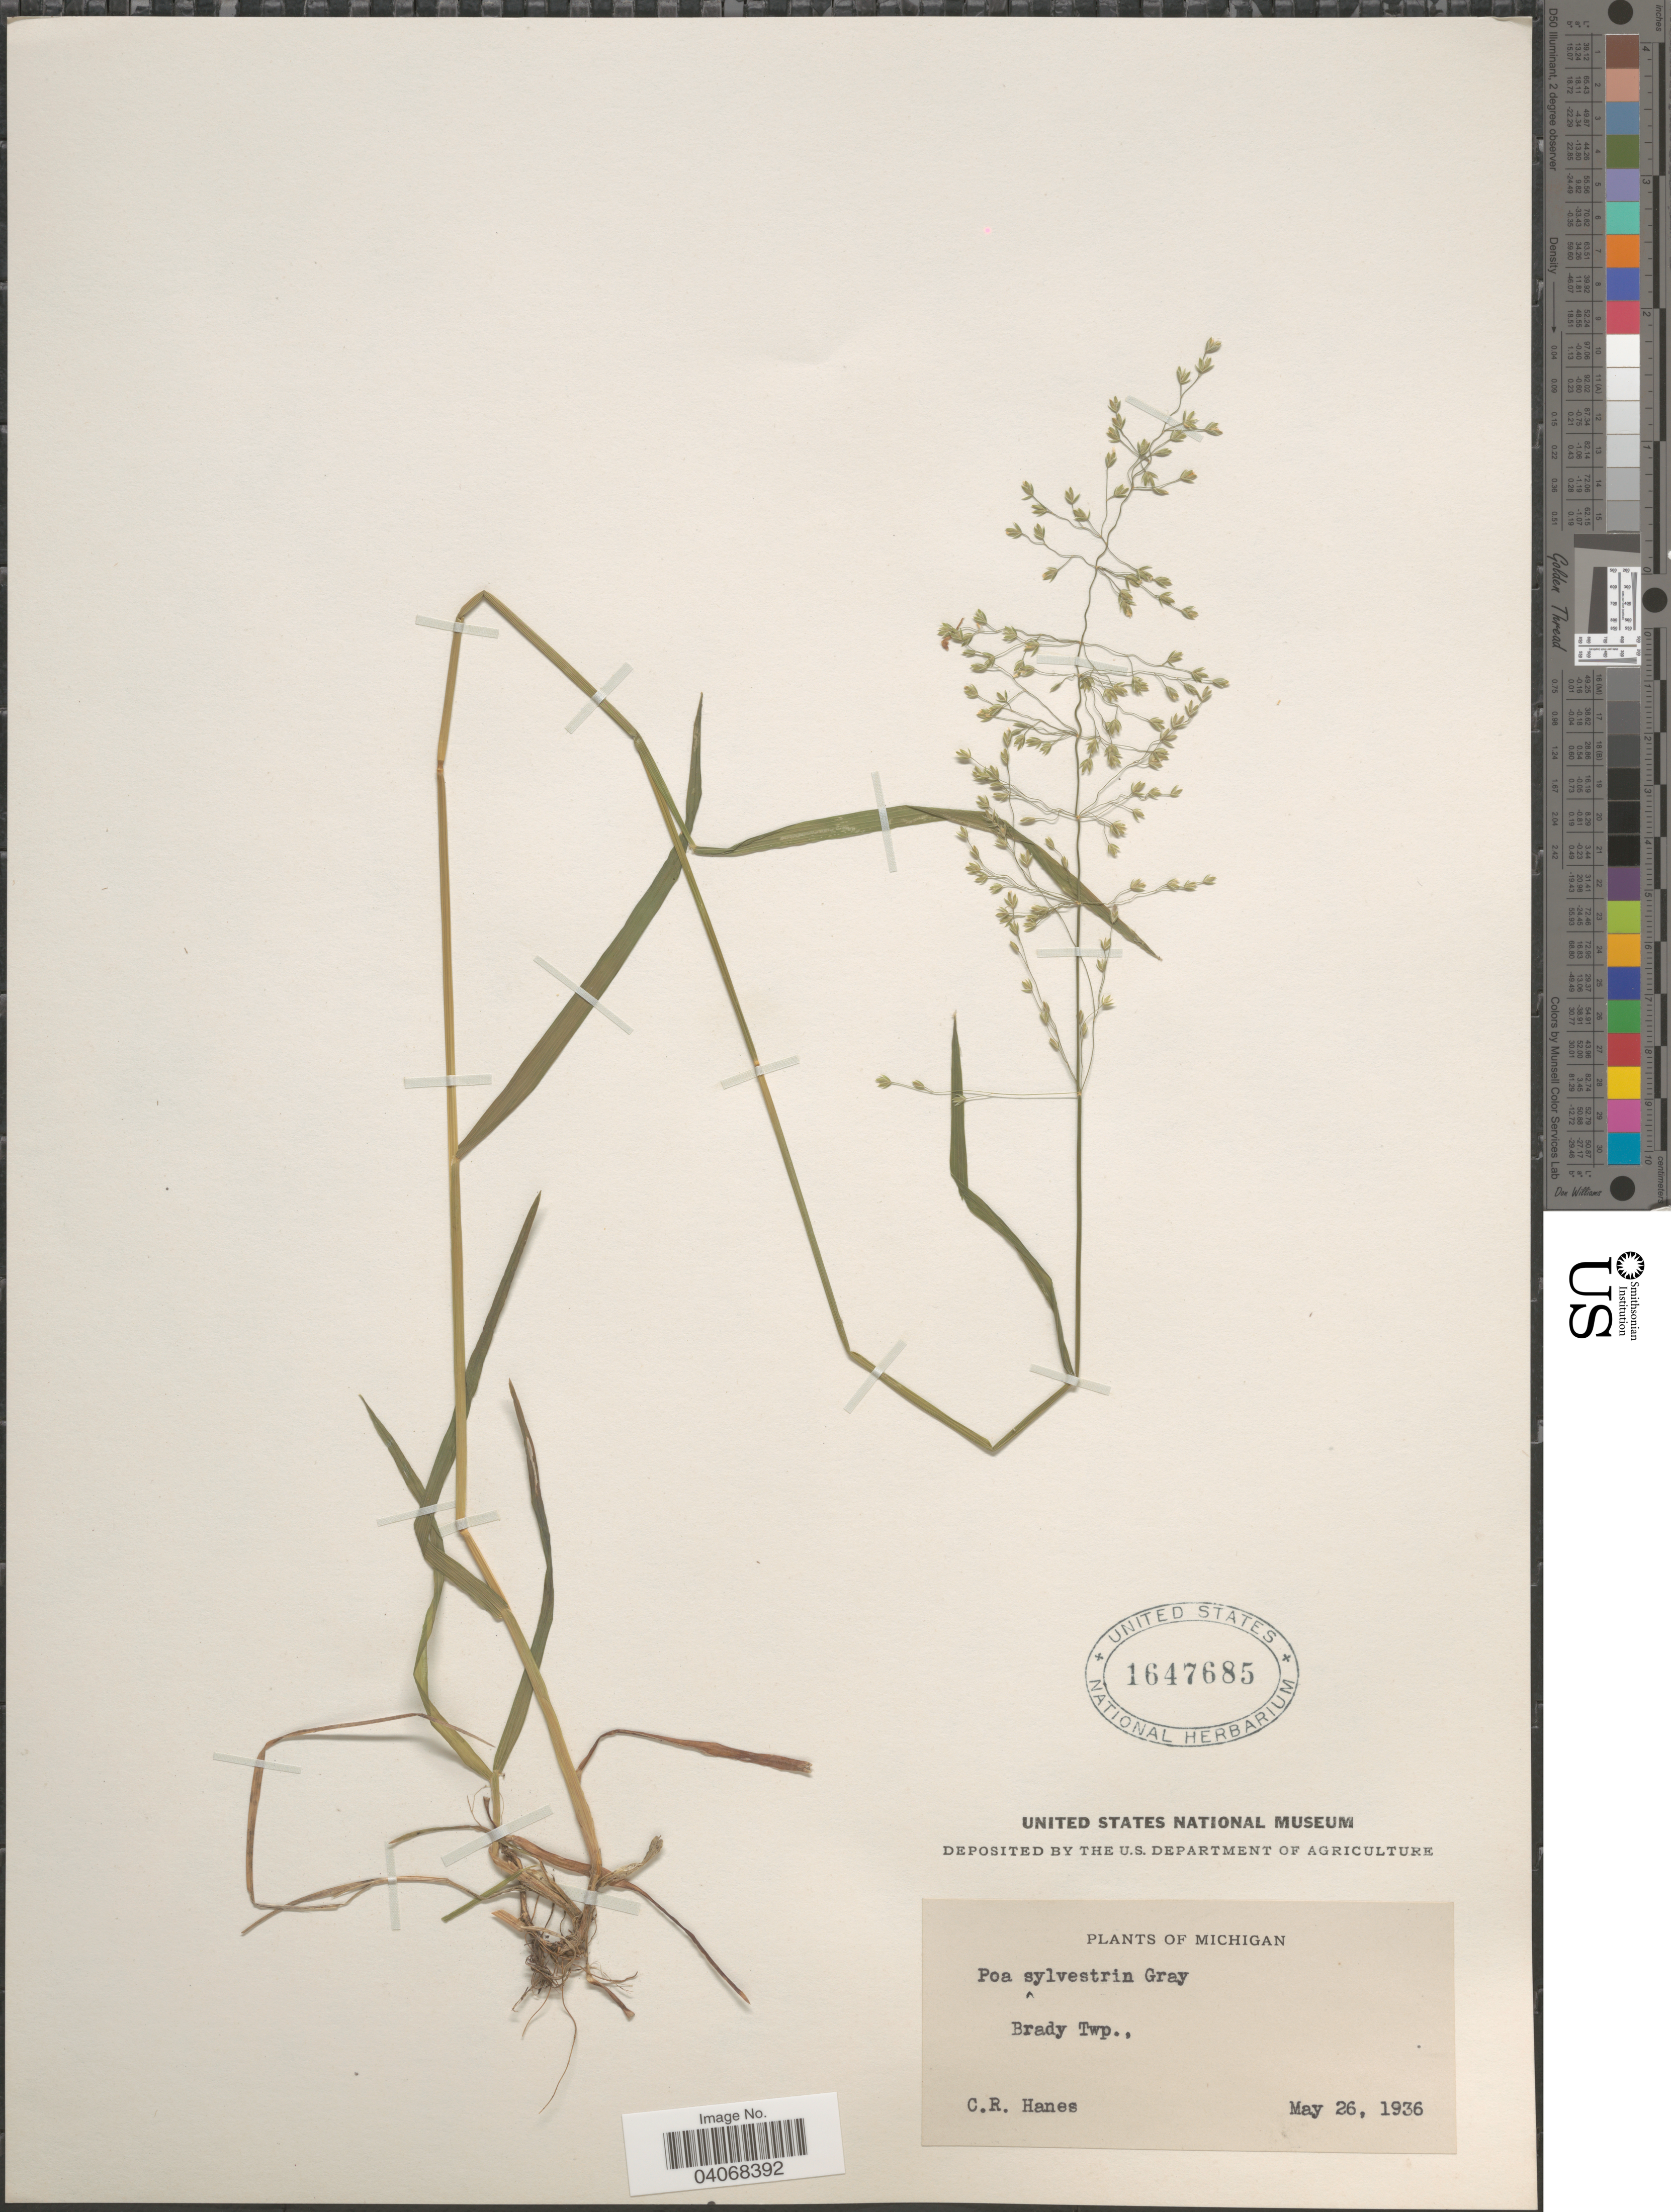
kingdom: Plantae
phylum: Tracheophyta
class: Liliopsida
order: Poales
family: Poaceae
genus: Poa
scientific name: Poa sylvestris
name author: A. Gray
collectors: C. Hanes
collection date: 1936-05-26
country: United States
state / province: Michigan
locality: Brady Twp.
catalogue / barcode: US 1647685